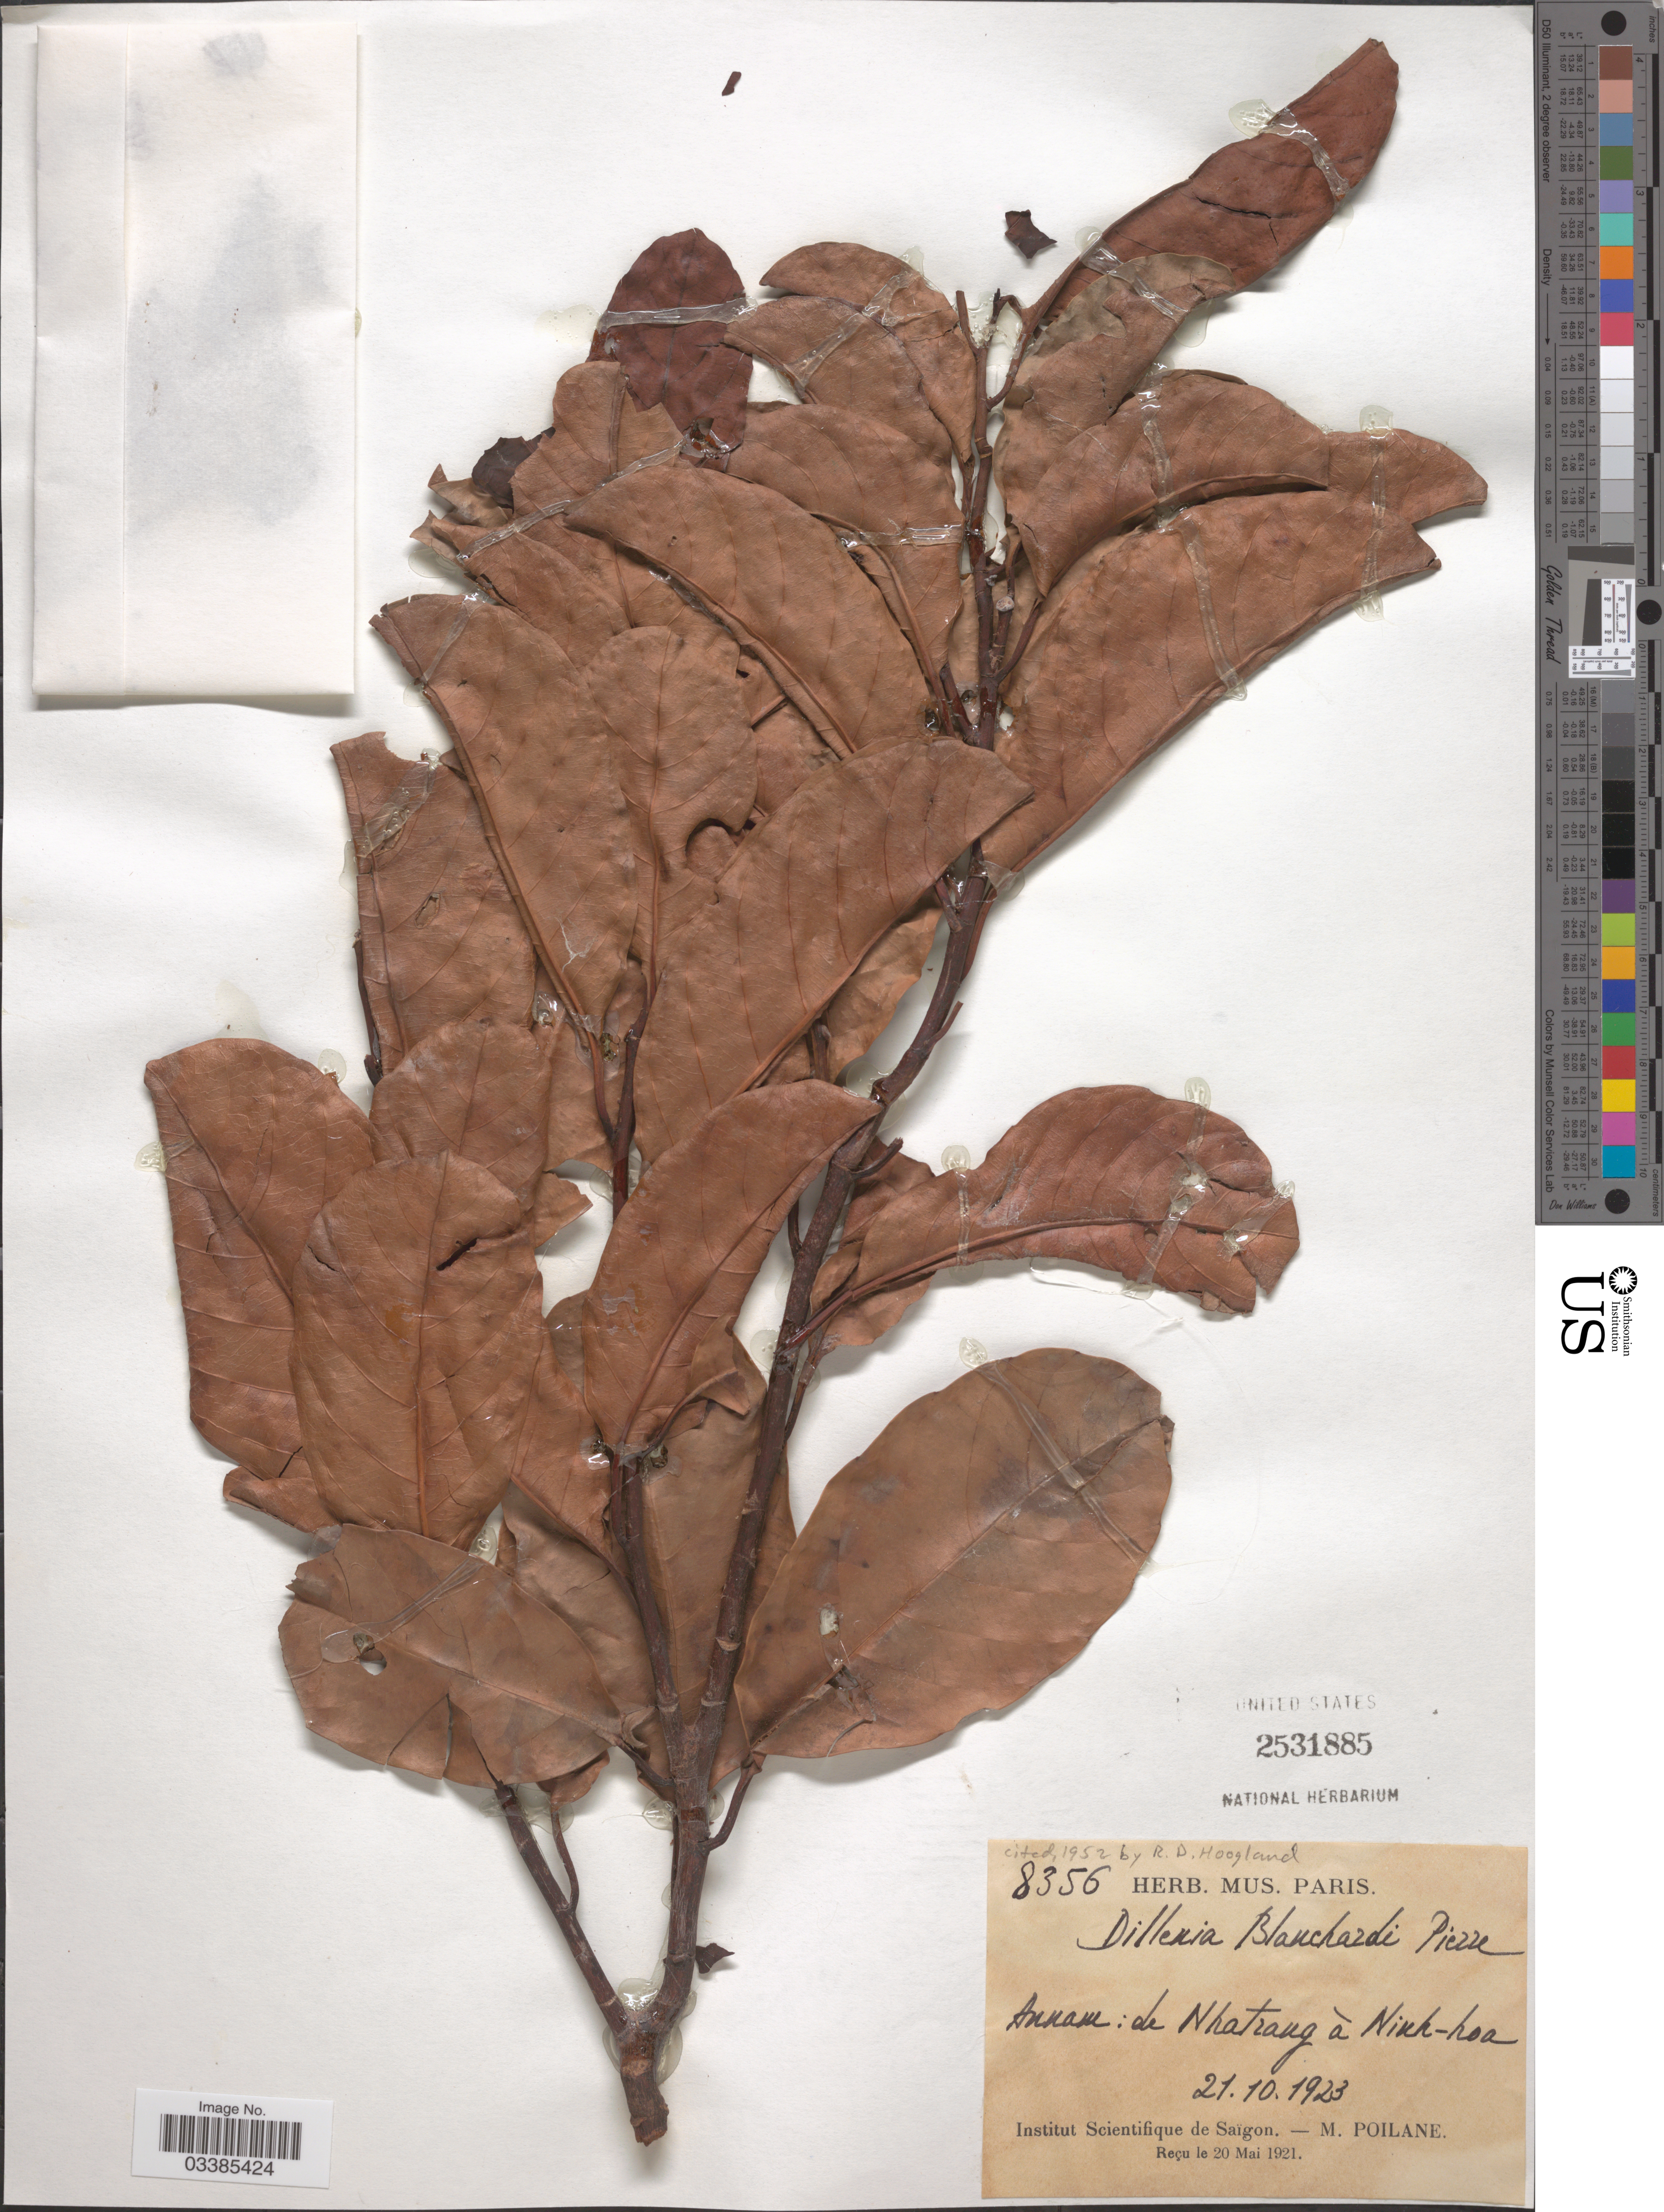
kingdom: Plantae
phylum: Tracheophyta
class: Magnoliopsida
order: Dilleniales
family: Dilleniaceae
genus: Dillenia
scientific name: Dillenia blanchardii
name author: Pierre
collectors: M. Poilane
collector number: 8356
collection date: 1923-10-21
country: Vietnam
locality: Annam: de Nhatrang à Ninh-hoa.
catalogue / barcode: US 2531885